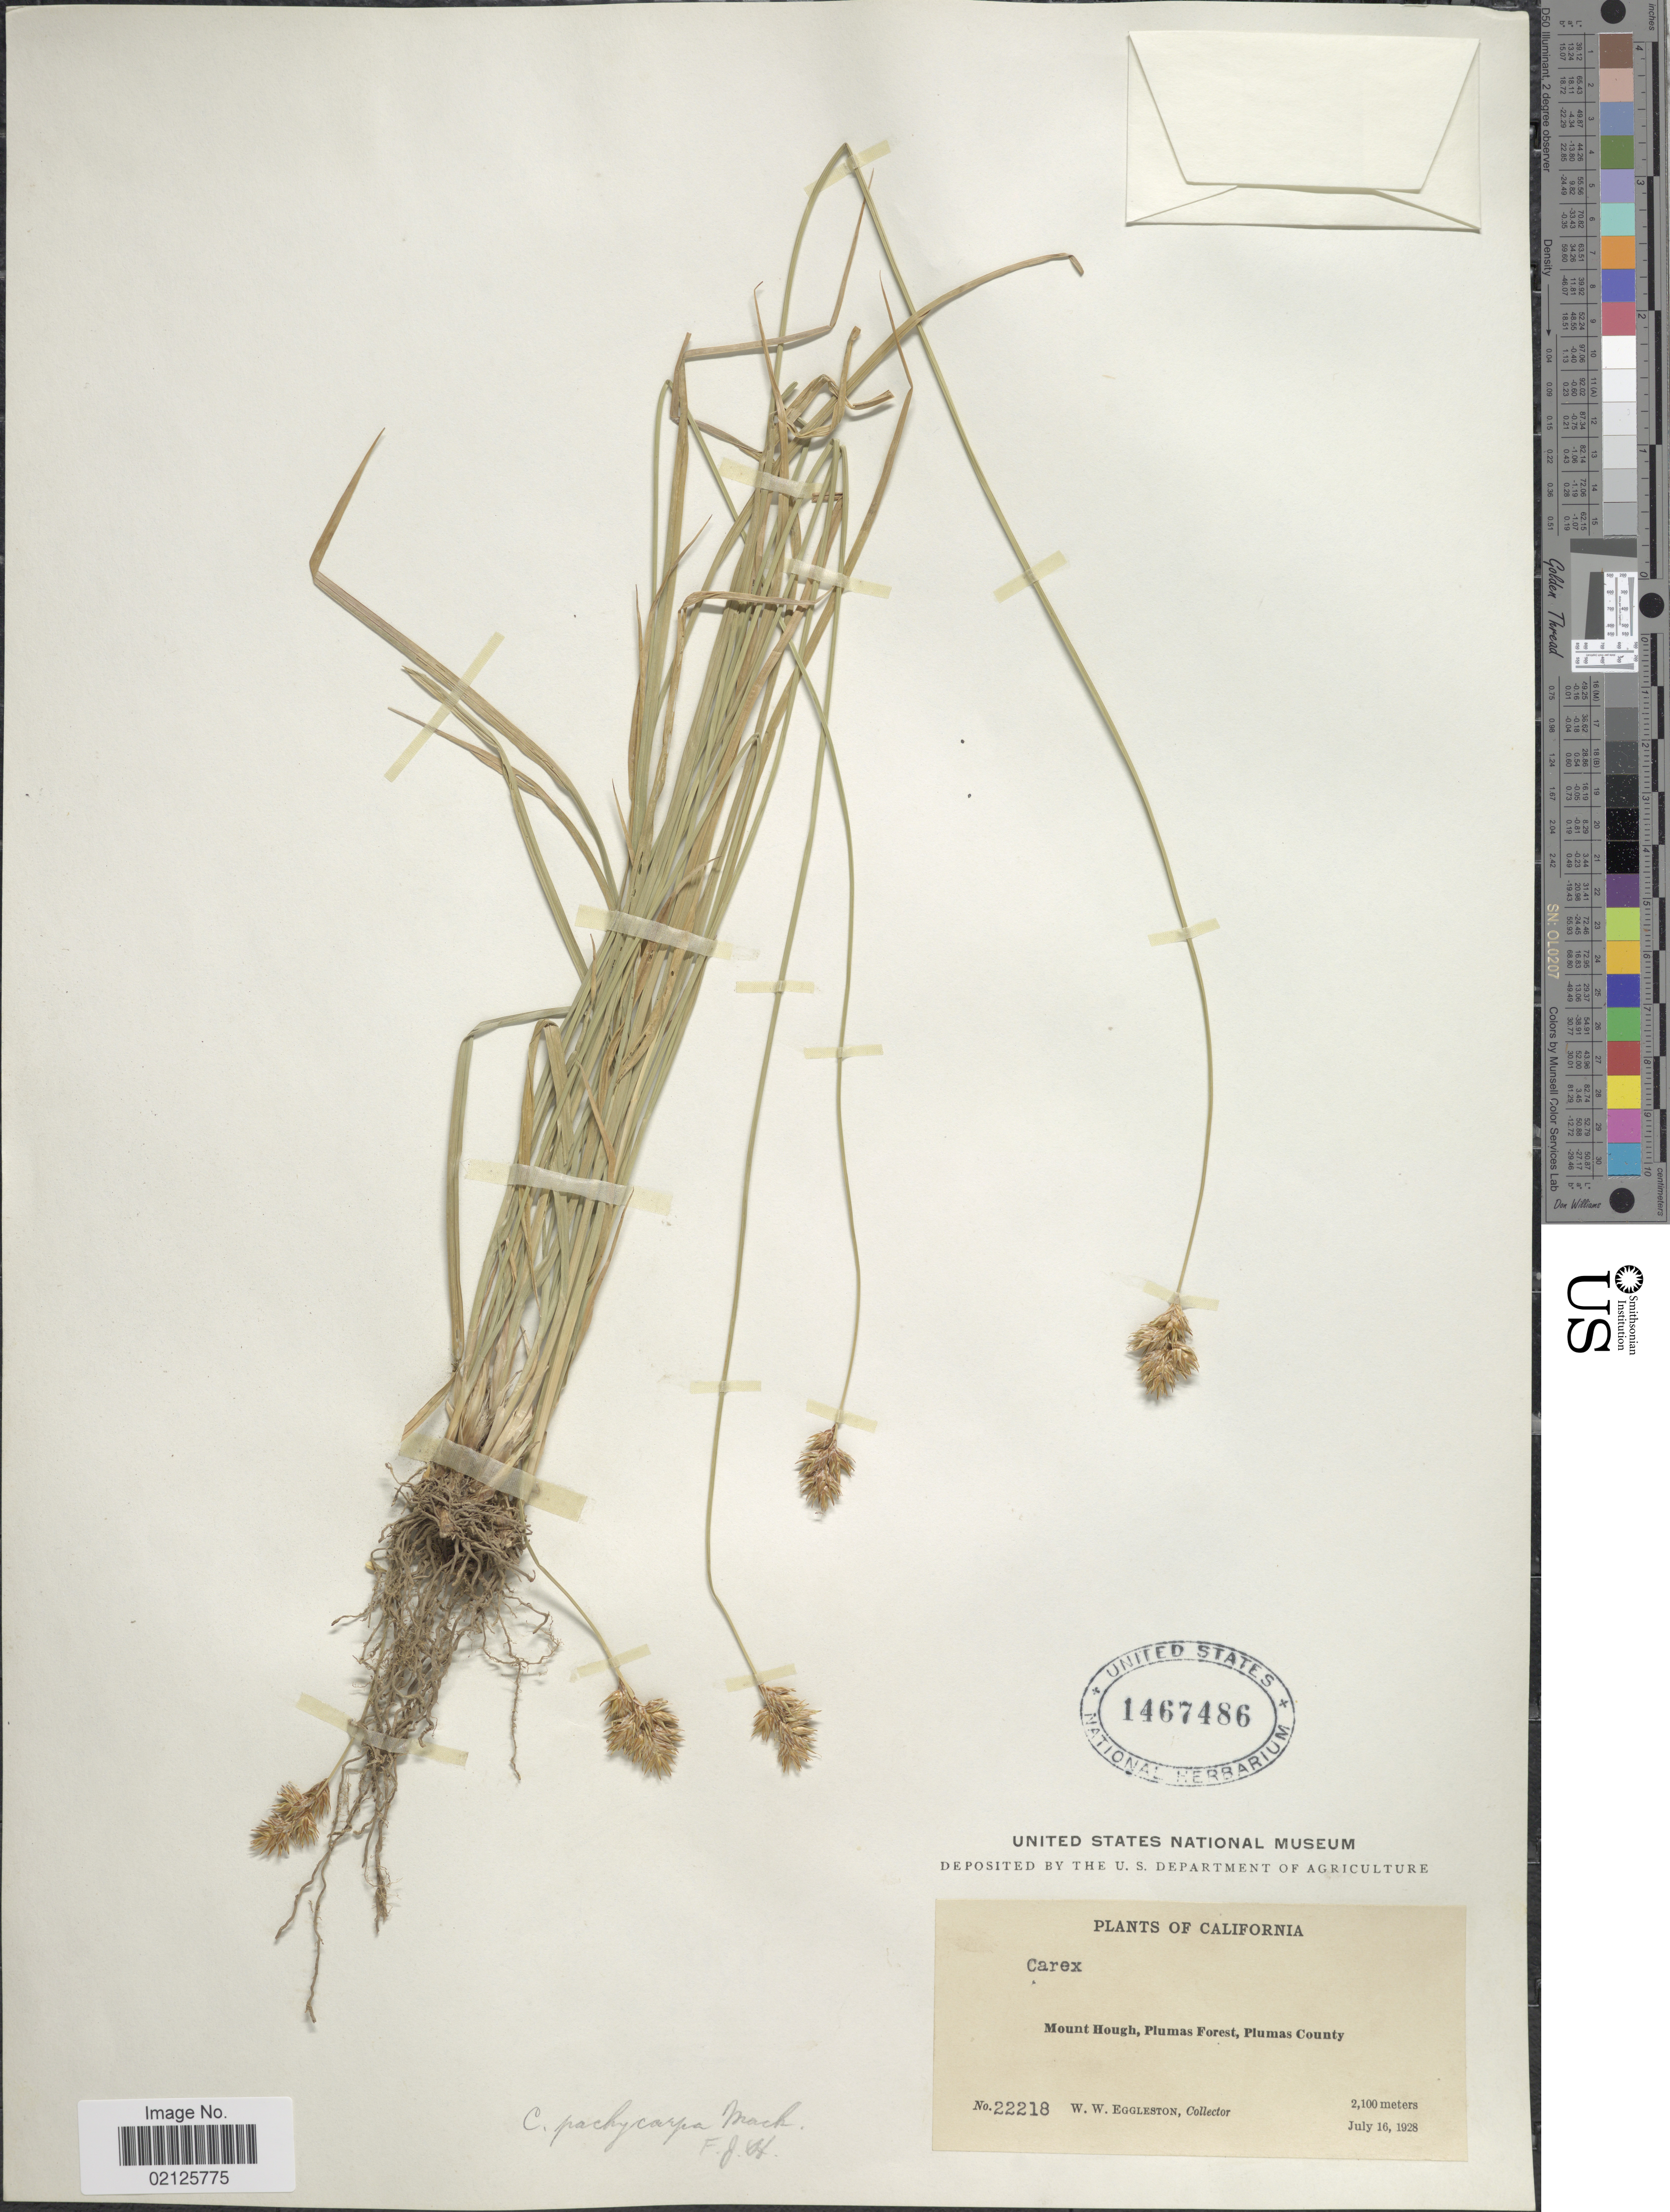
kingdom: Plantae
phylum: Tracheophyta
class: Liliopsida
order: Poales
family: Cyperaceae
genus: Carex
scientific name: Carex multicostata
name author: Mack.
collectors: W. W. Eggleston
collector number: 22218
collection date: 1928-07-16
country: United States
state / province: California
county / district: Plumas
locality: Mount Hough, Plumas Forest, Plumas County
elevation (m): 2100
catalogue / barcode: US 1467486